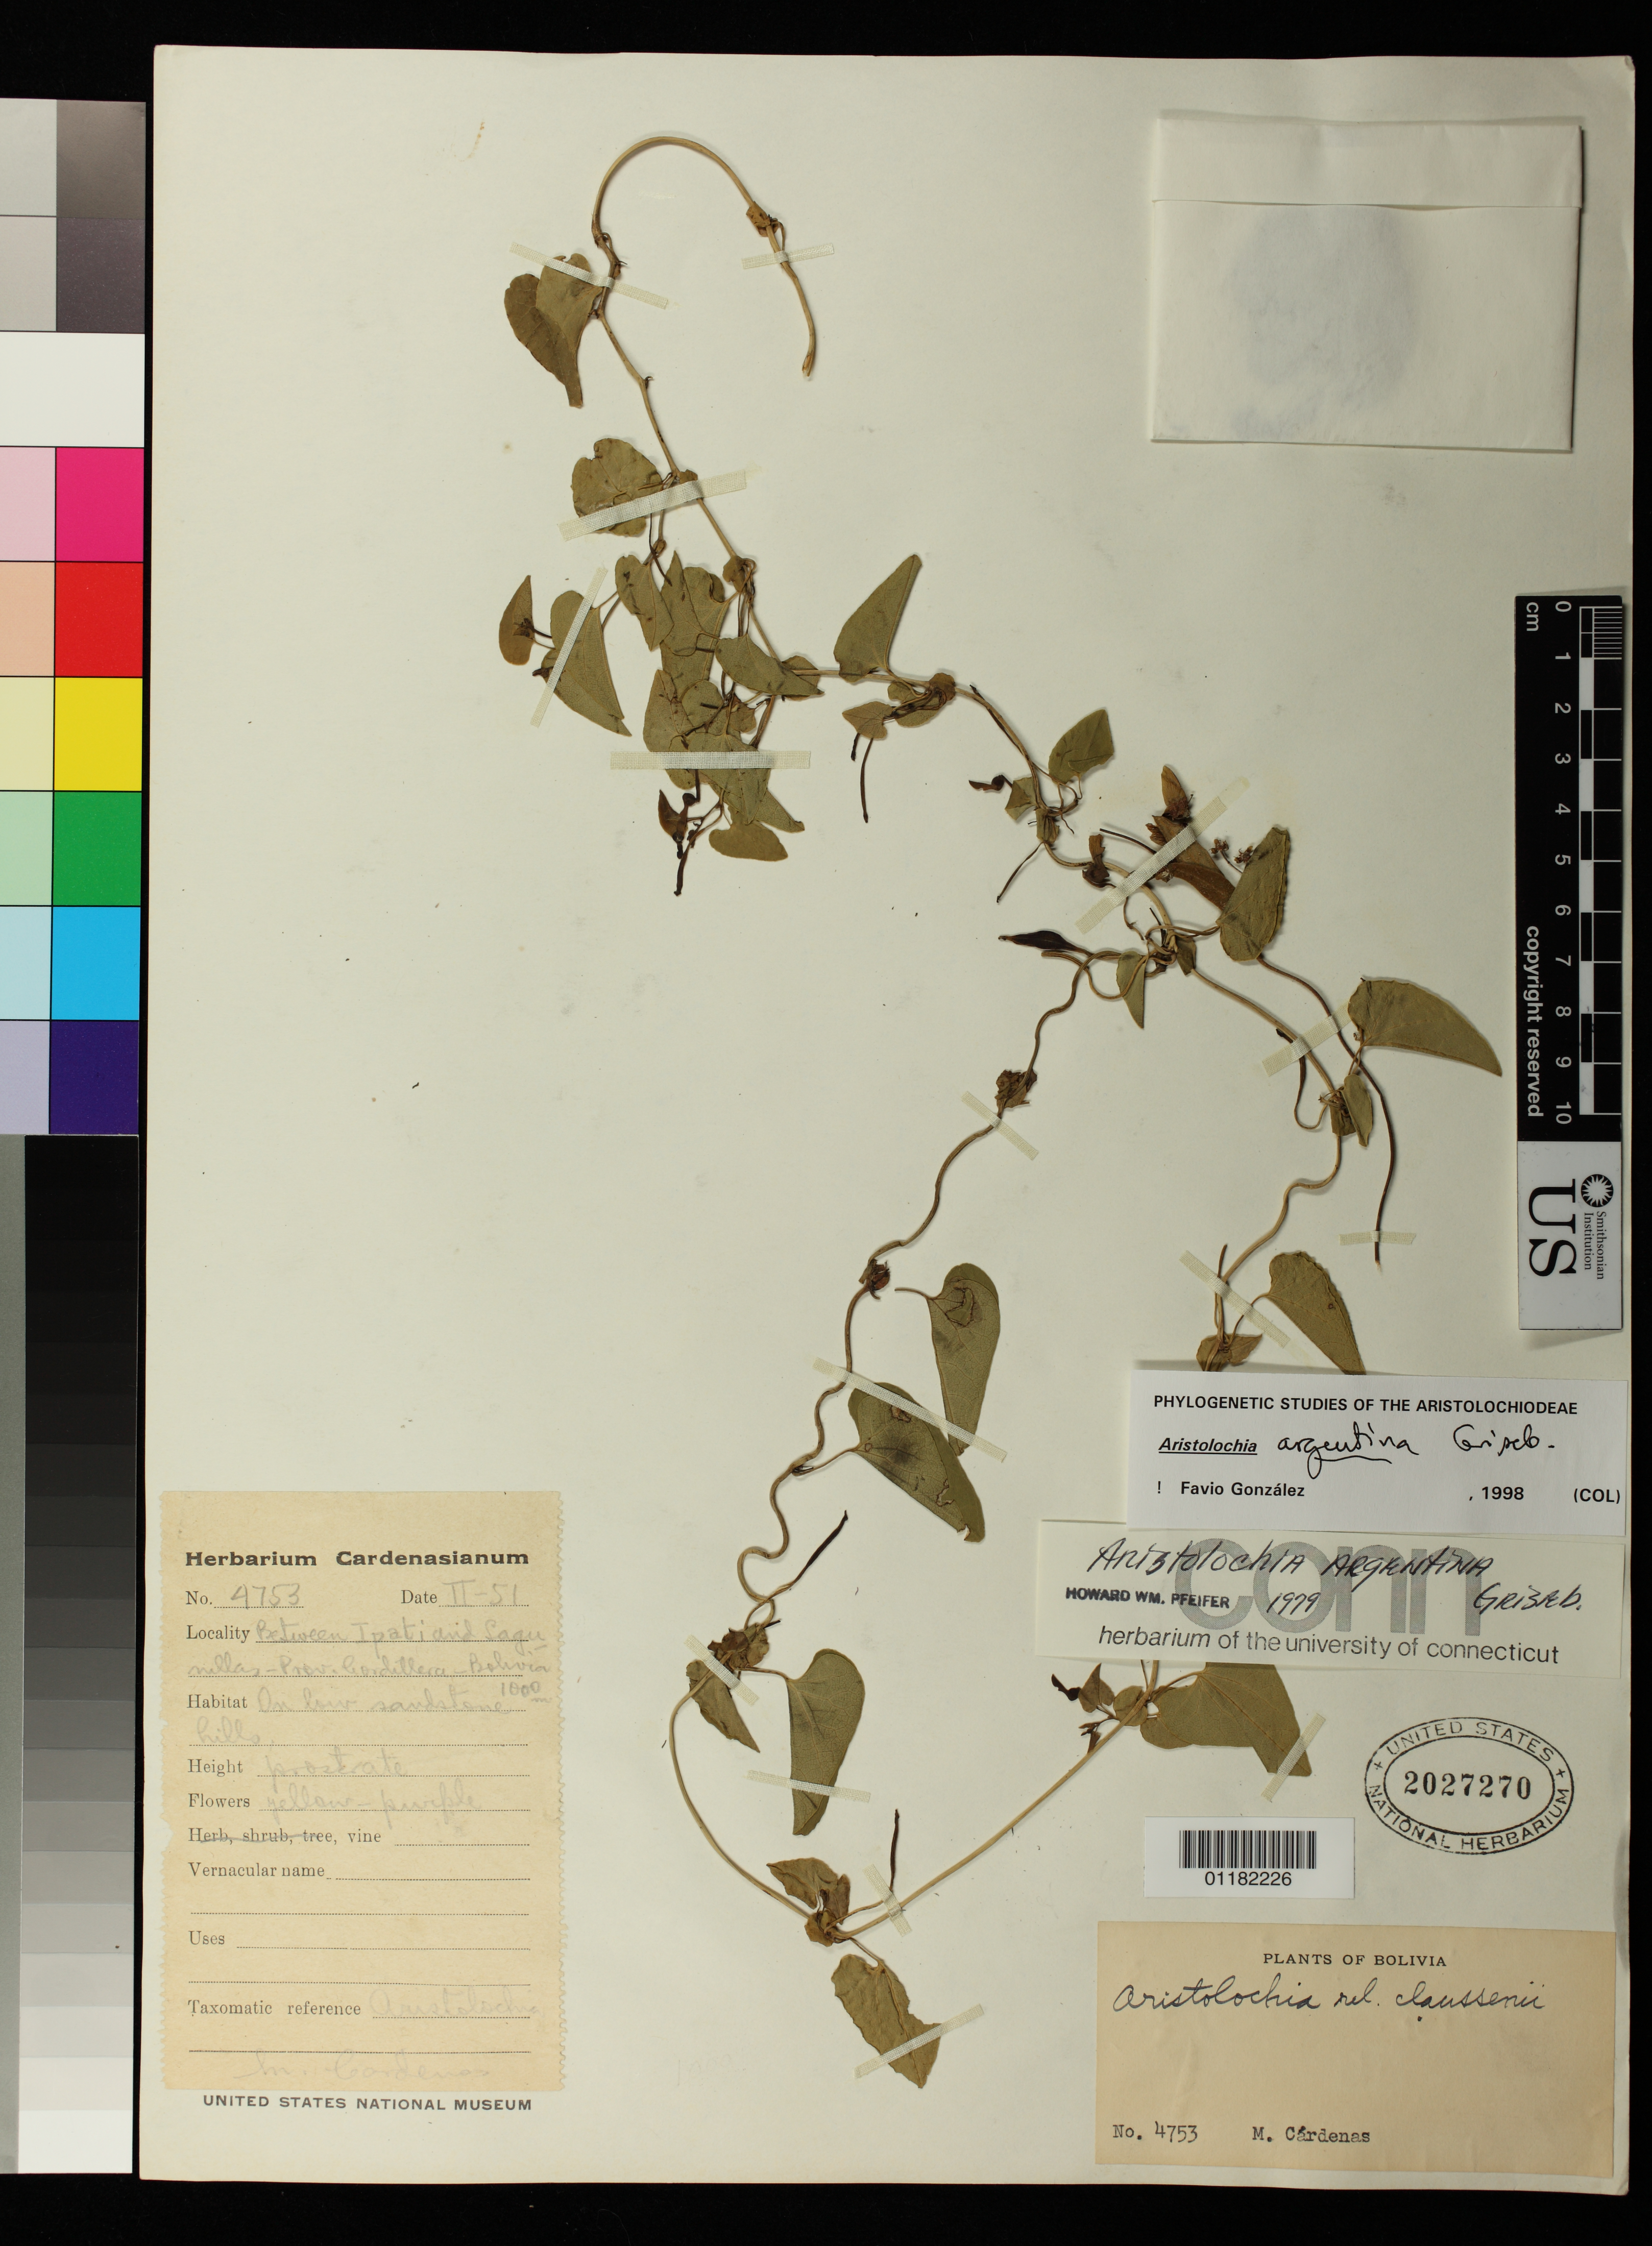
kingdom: Plantae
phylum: Tracheophyta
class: Magnoliopsida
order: Piperales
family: Aristolochiaceae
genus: Aristolochia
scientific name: Aristolochia argentina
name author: Griseb.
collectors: M. Cárdenas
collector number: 4753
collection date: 1951-02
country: Bolivia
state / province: Santa Cruz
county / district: Cordillera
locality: Between Ipati and Lagunillas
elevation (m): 1000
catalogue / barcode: US 2027270